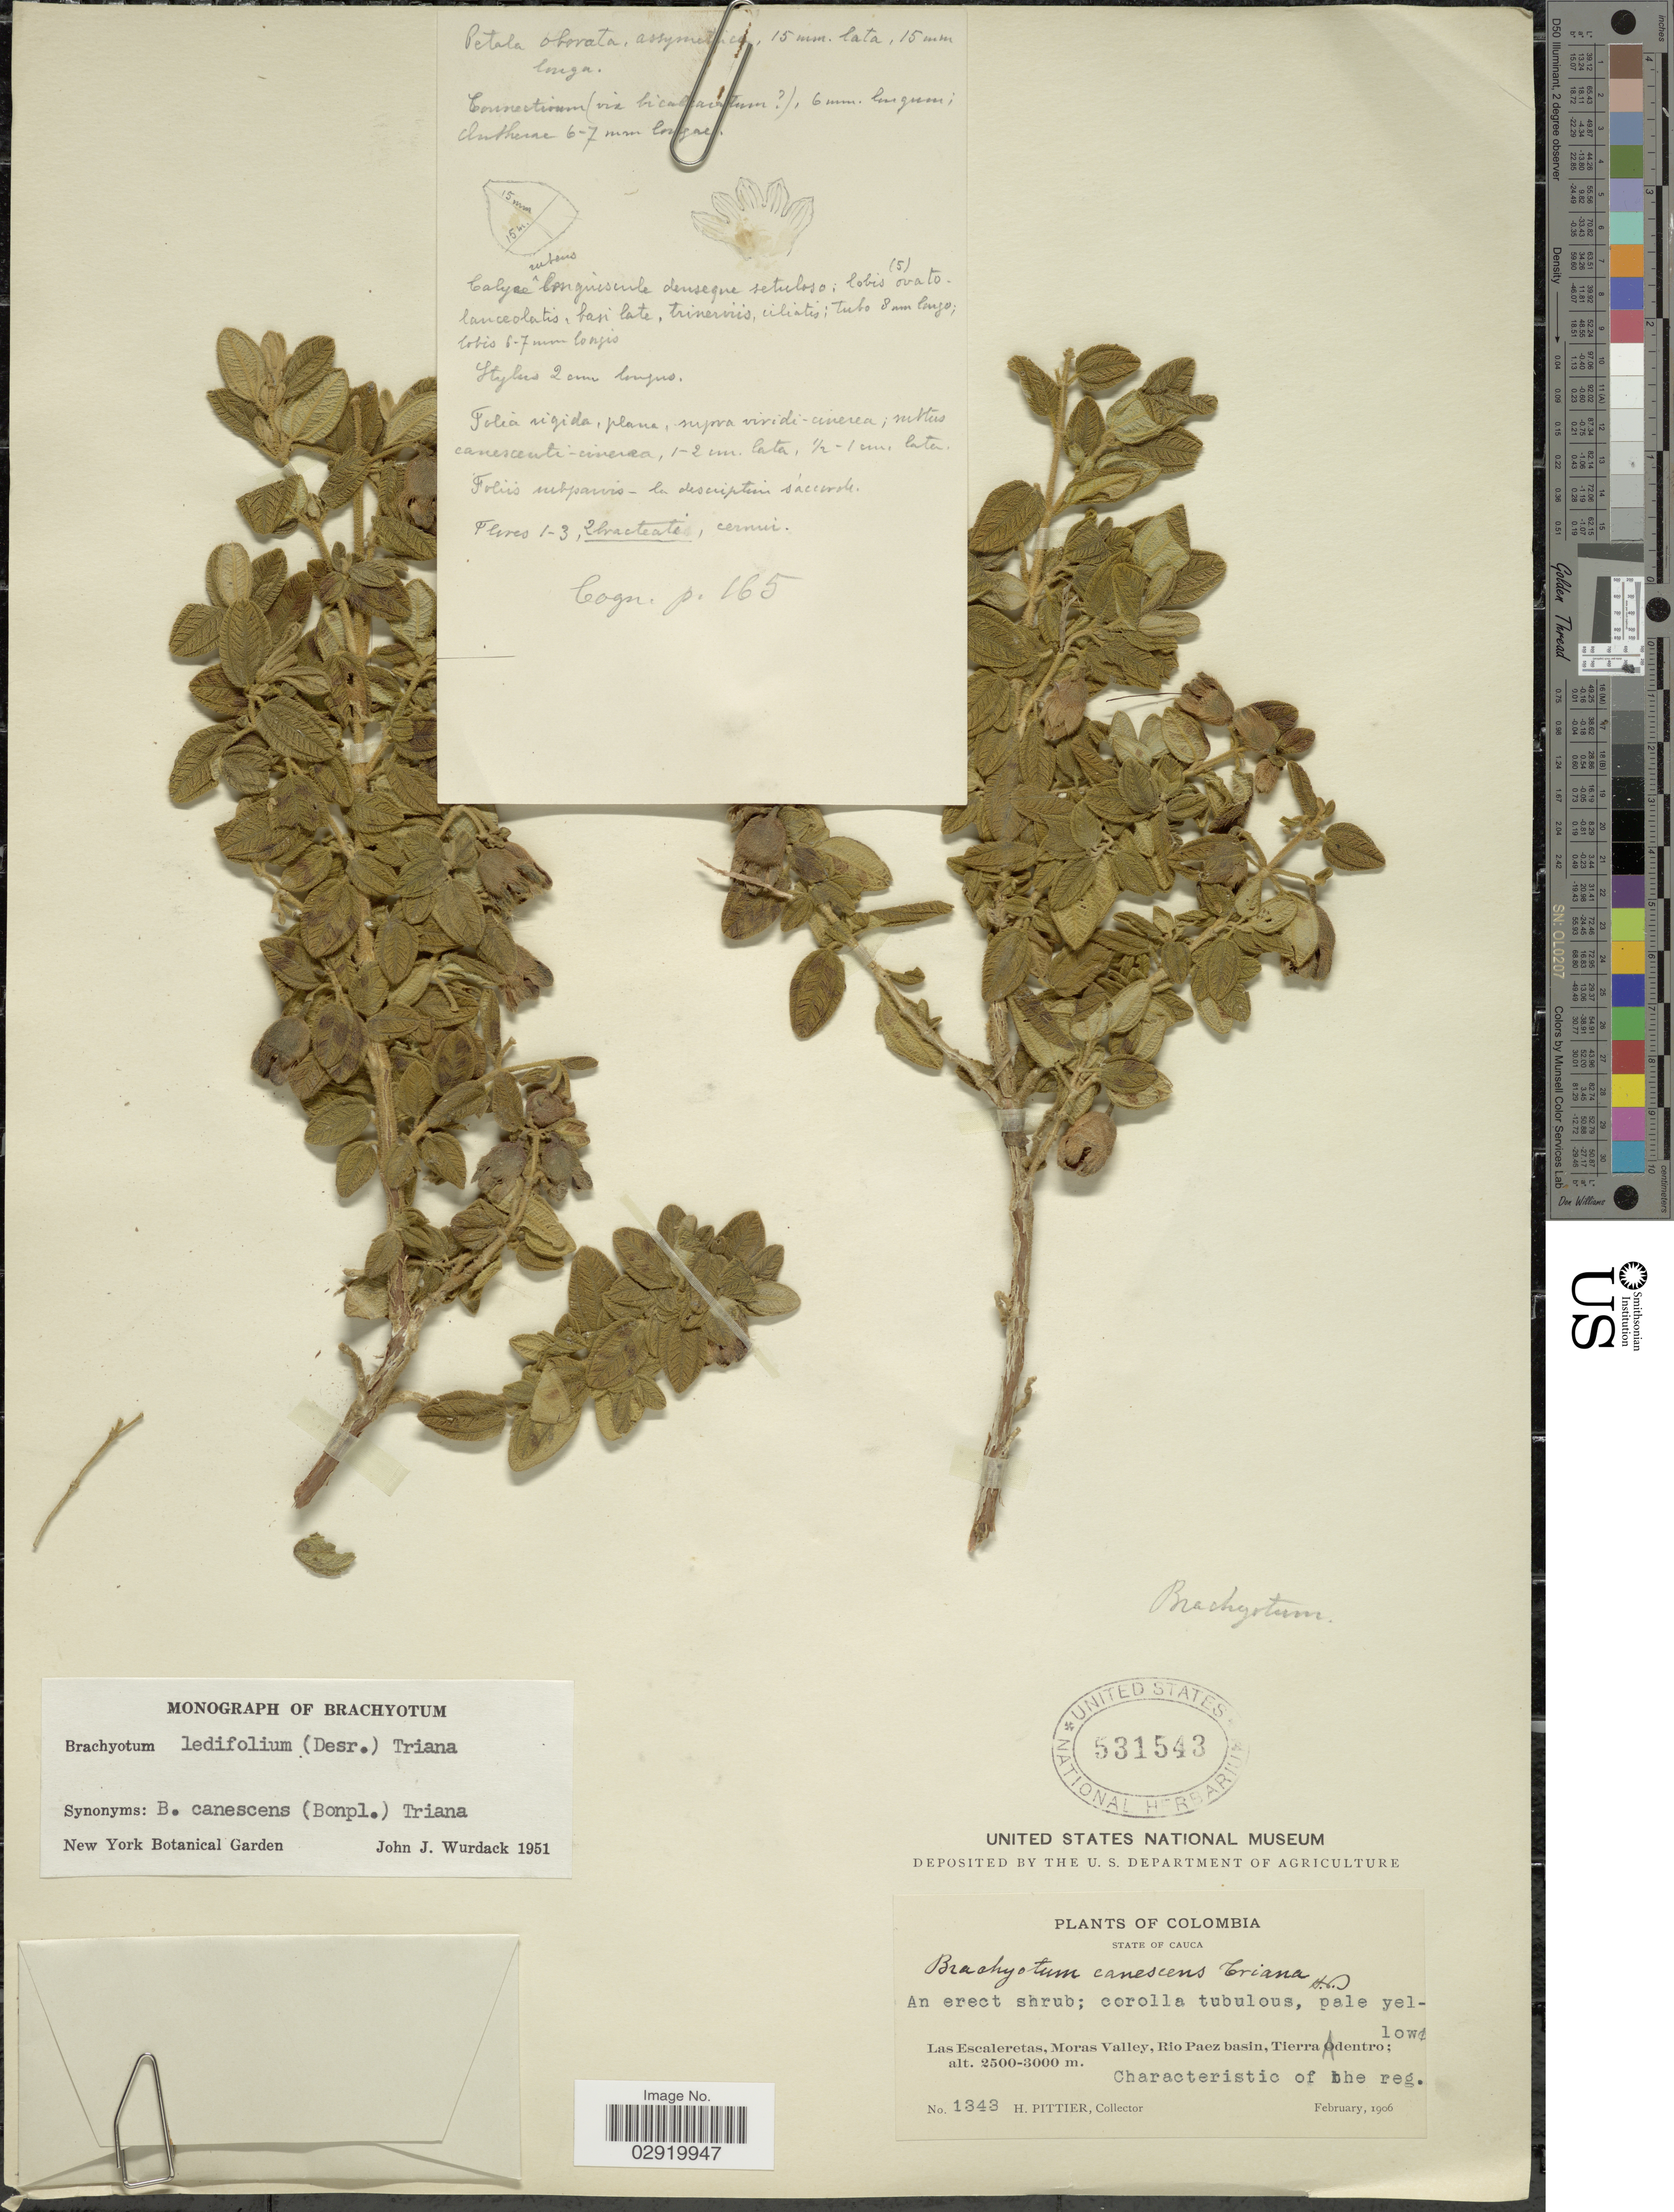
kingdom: Plantae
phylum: Tracheophyta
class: Magnoliopsida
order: Myrtales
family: Melastomataceae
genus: Brachyotum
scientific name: Brachyotum ledifolium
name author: (Desr.) Triana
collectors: H. F. Pittier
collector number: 1343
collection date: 1906-02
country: Colombia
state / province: Cauca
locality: Las Escaleretas, Moral Valley, Rio Paez basin, Teirra Adentro.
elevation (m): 2500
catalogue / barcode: US 531543